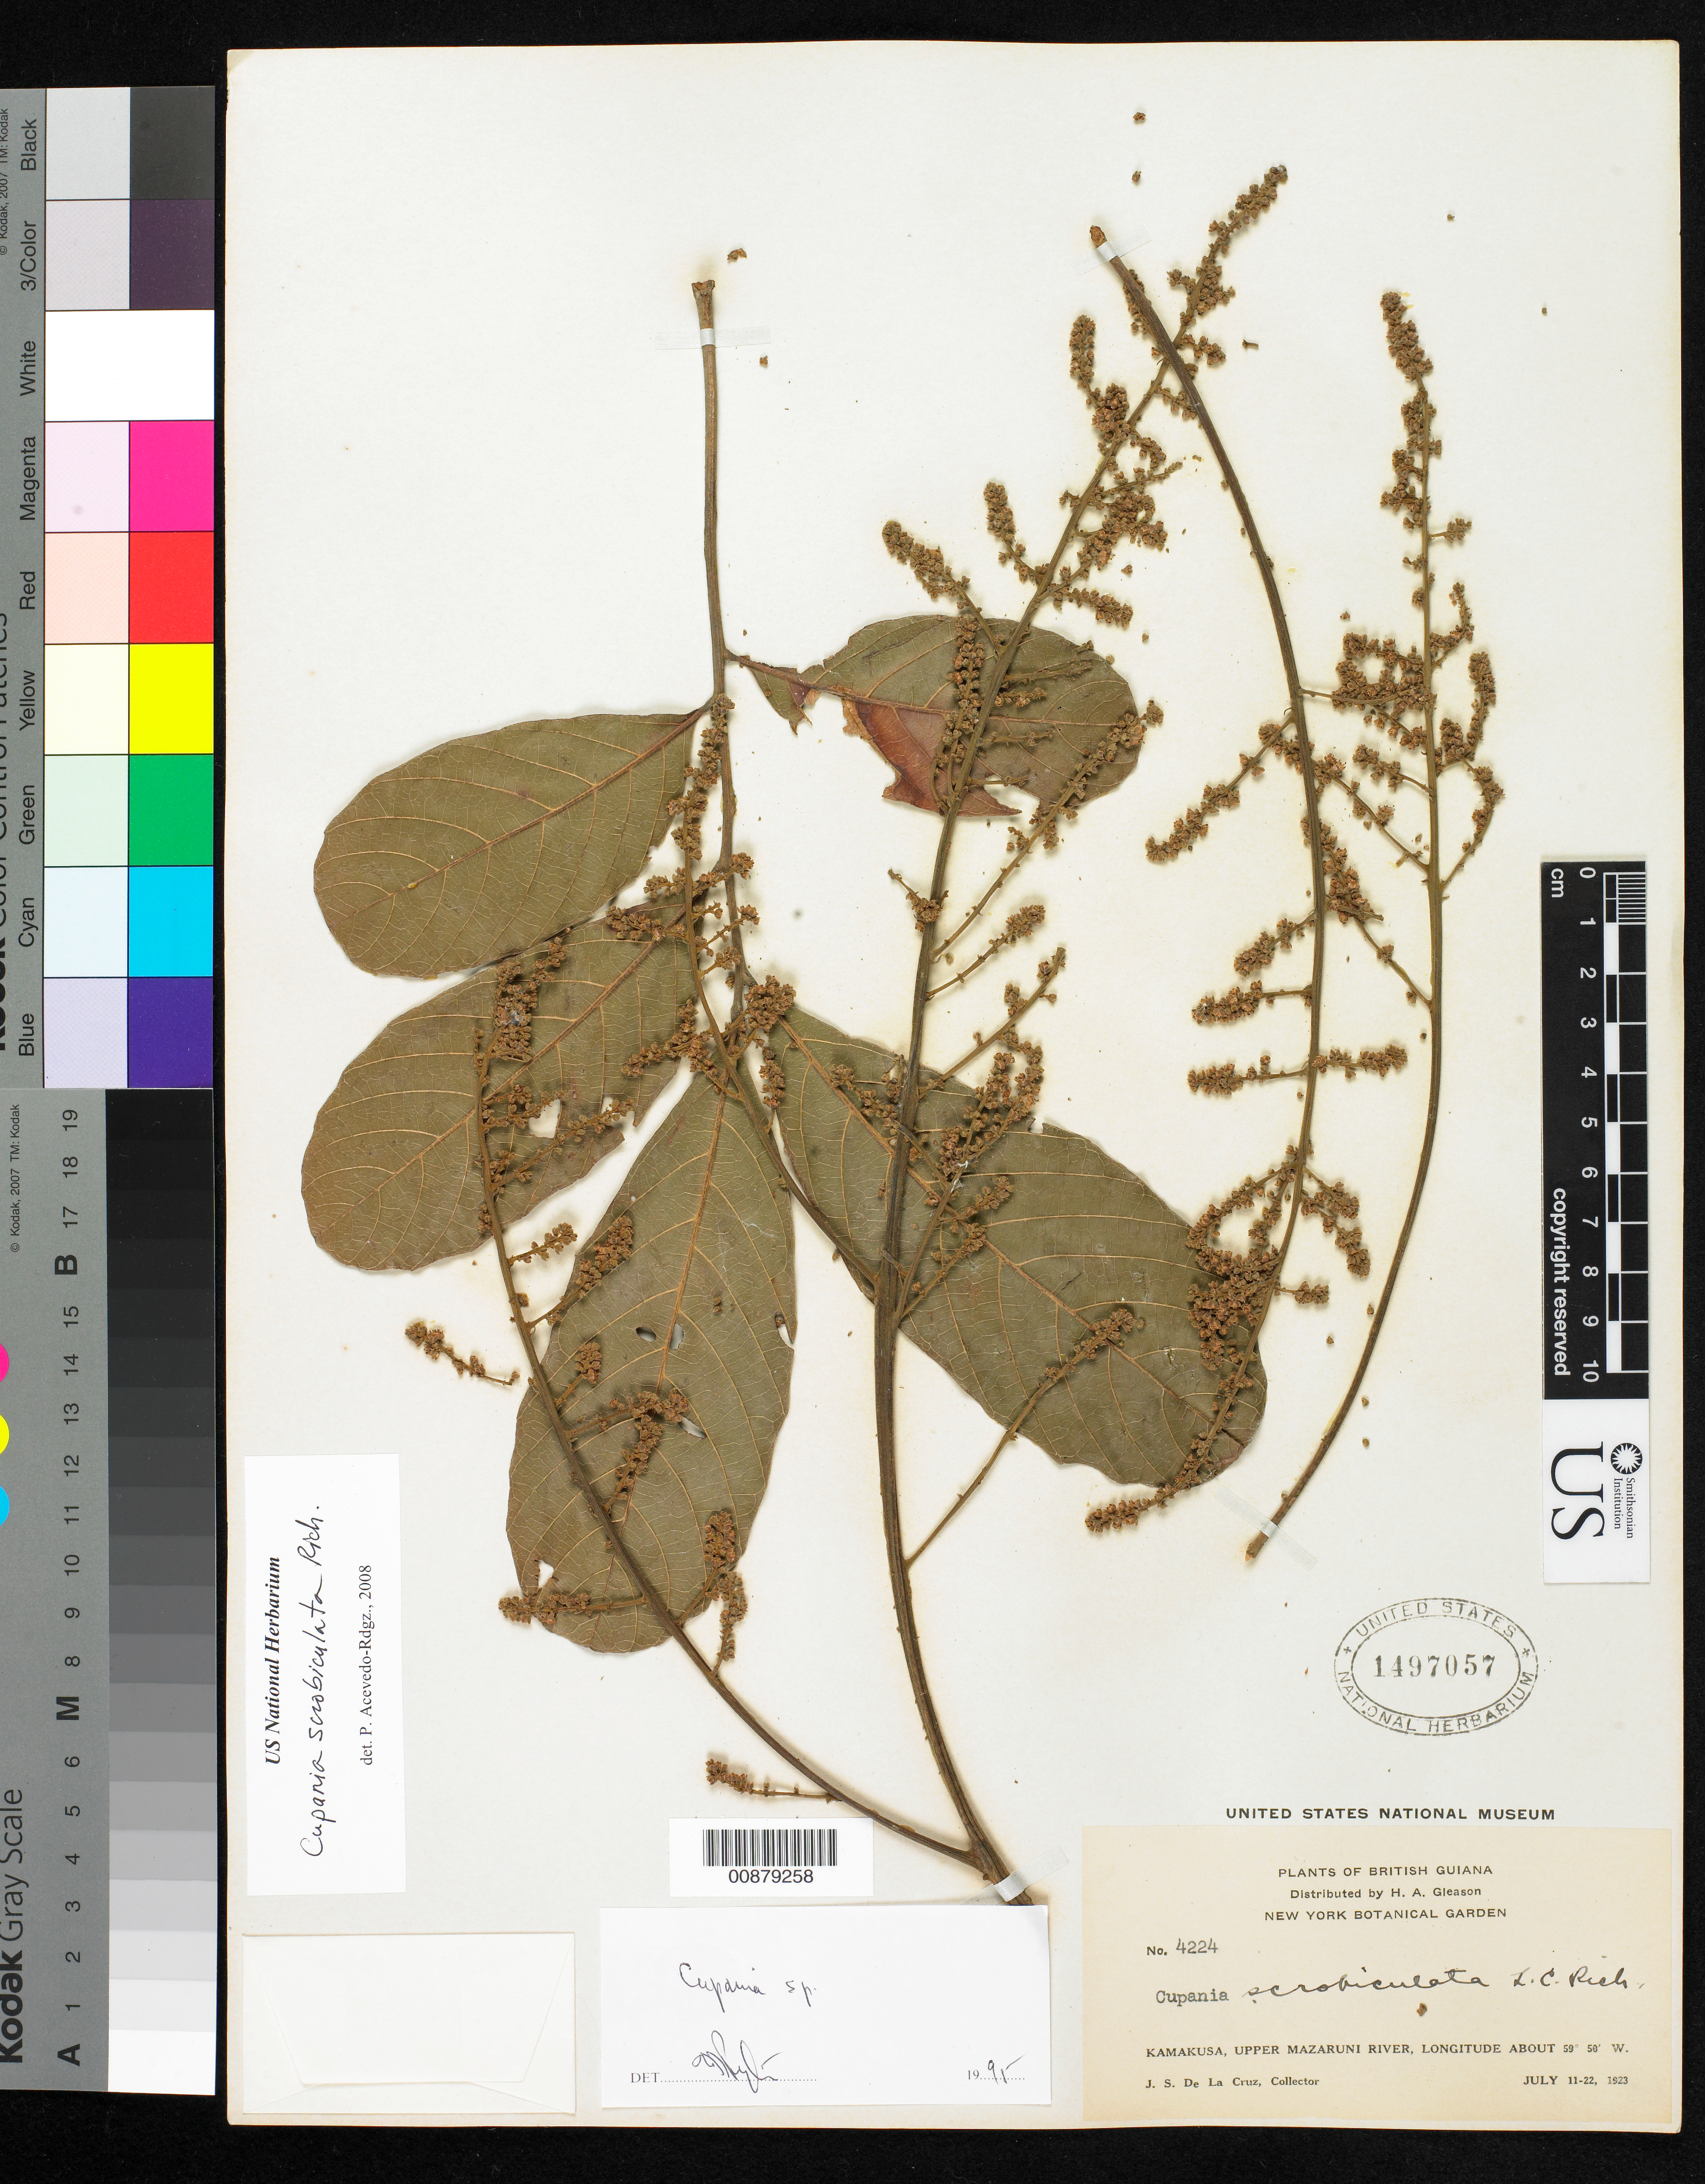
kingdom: Plantae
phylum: Tracheophyta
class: Magnoliopsida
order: Sapindales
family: Sapindaceae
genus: Cupania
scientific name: Cupania scrobiculata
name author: Rich.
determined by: Acevedo-Rodríguez, P., (BOT), Smithsonian Institution - National Museum of Natural History (UNITED STATES)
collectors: J. S. de la Cruz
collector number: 4224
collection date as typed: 11-Jul-23 to 22-Jul-23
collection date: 1923-07-11/1923-07-22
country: Guyana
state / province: Cuyuni-Mazaruni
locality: Kamakusa, Upper Mazaruni R.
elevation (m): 100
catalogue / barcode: US 1497057